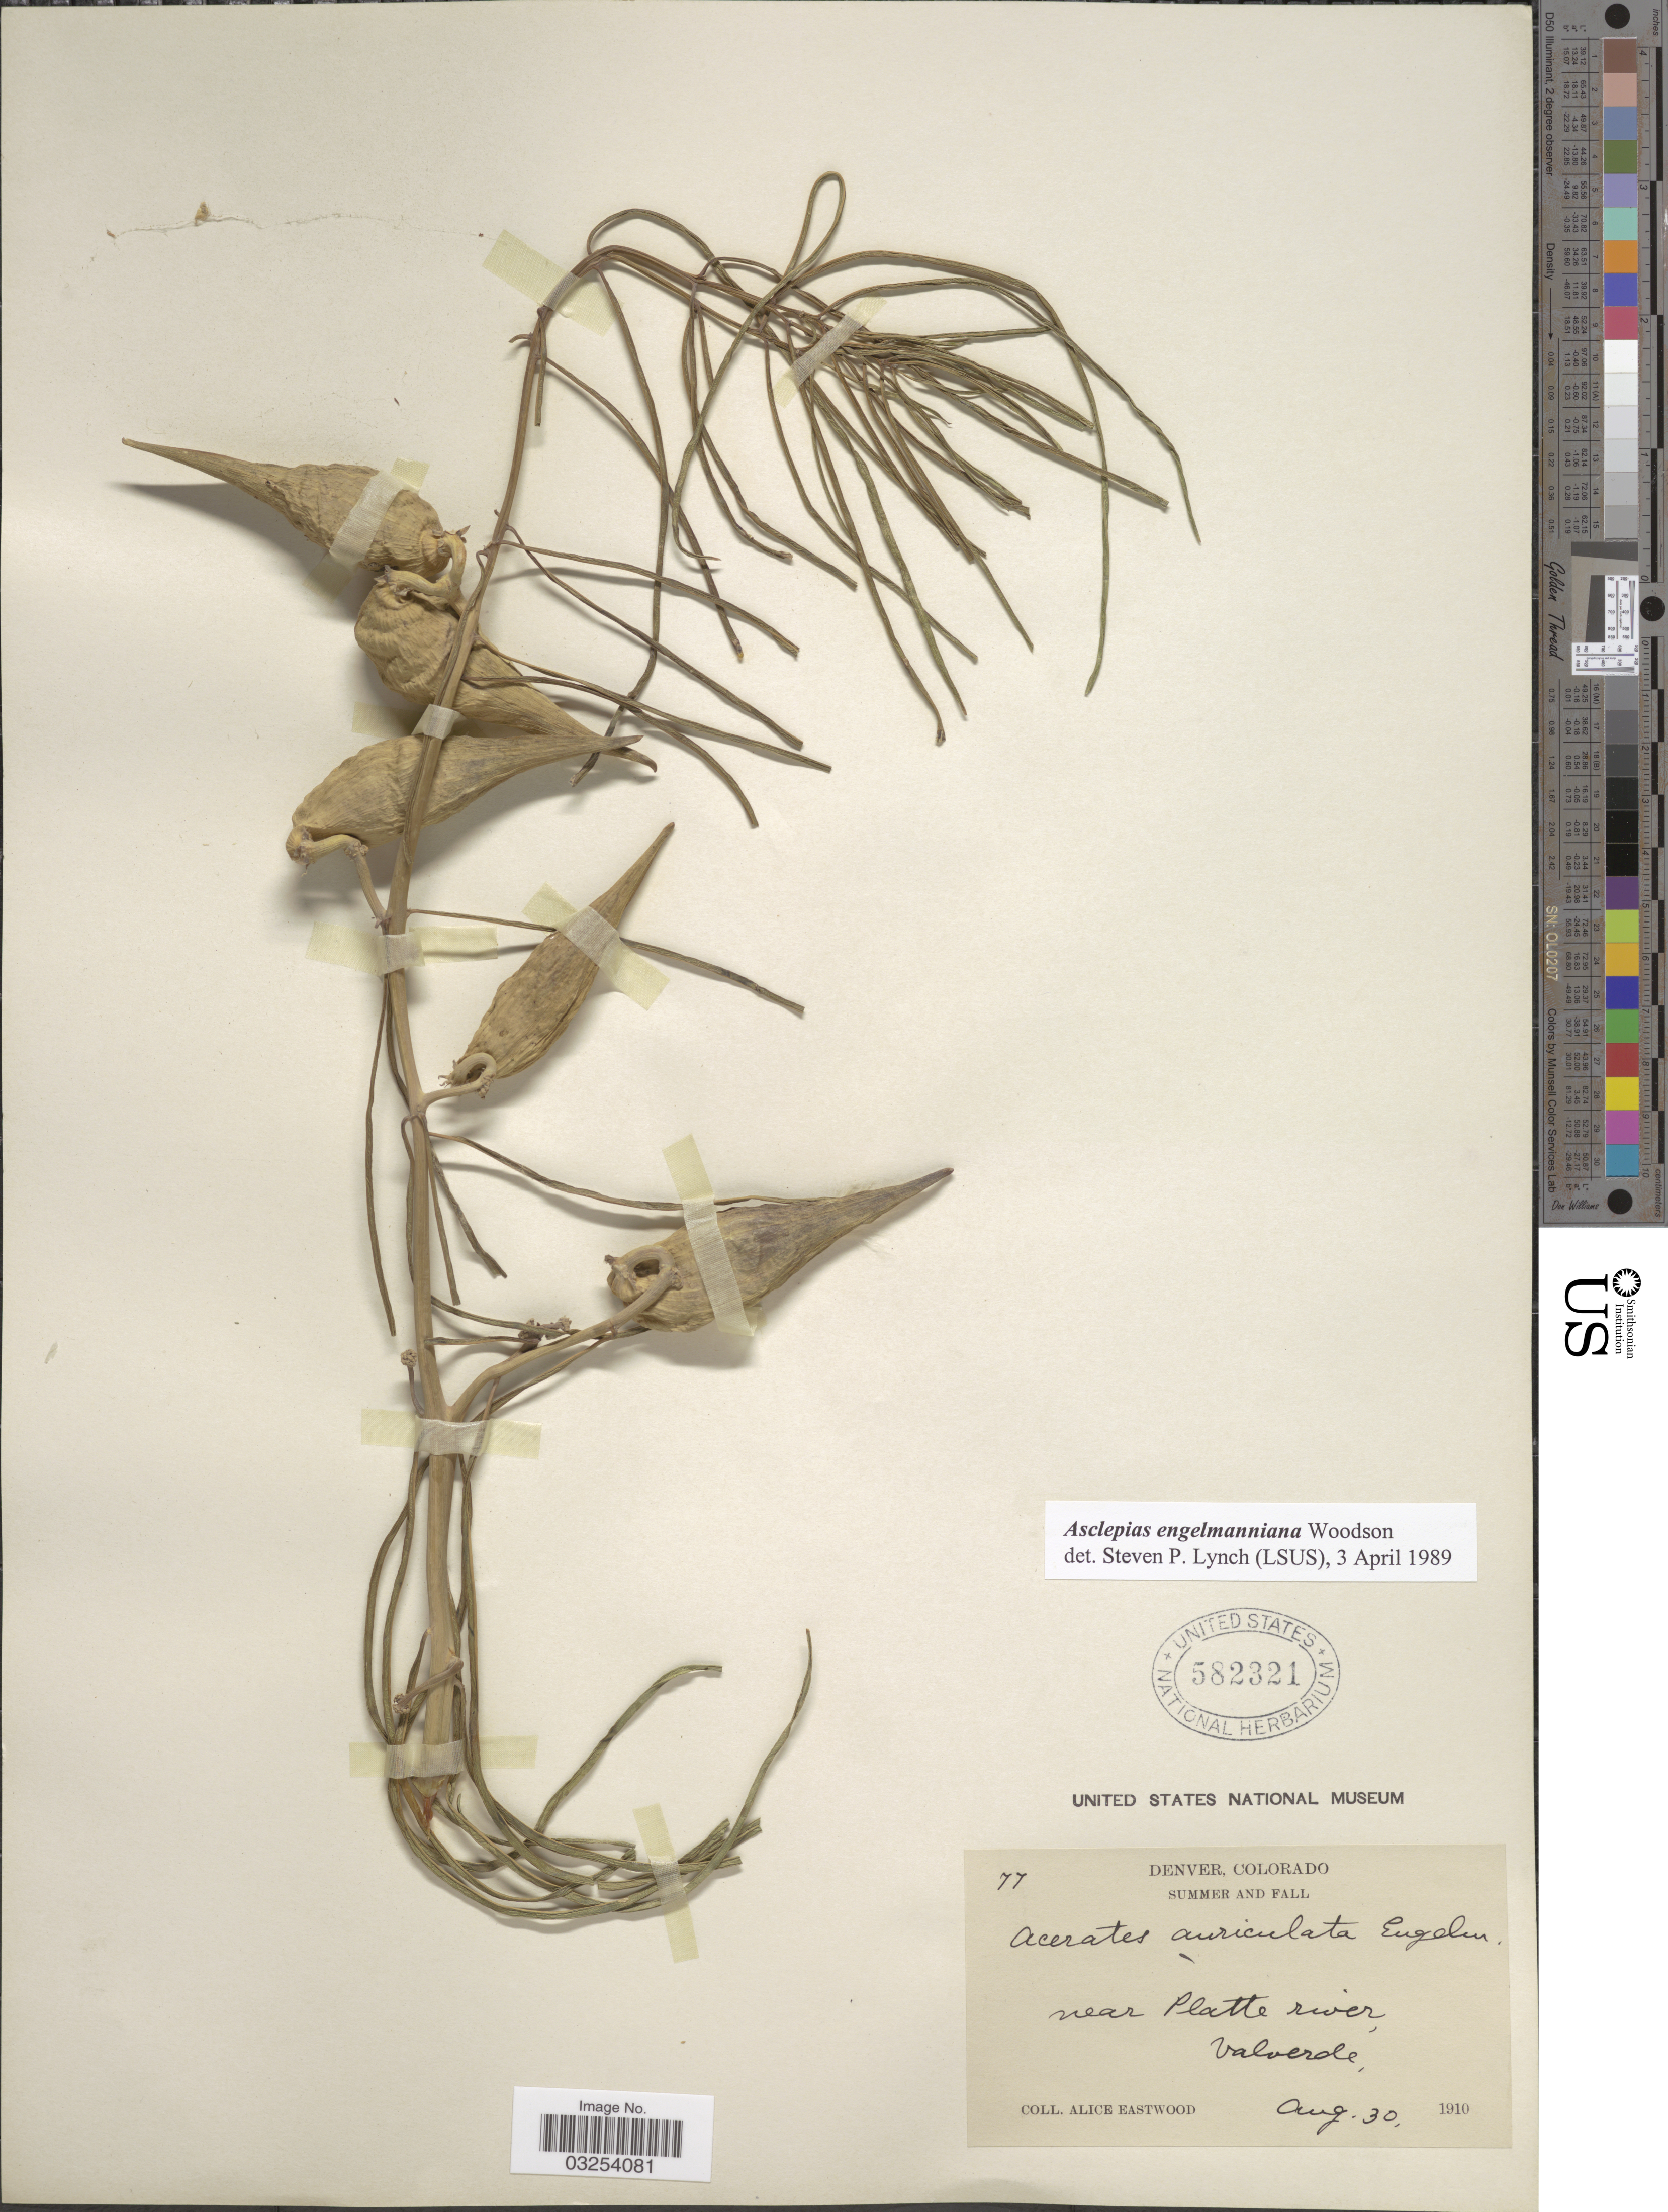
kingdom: Plantae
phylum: Tracheophyta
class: Magnoliopsida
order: Gentianales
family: Apocynaceae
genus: Asclepias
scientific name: Asclepias engelmanniana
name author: Woodson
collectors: A. Eastwood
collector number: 77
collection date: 1910-08-30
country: United States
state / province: Colorado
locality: Denver Summer and Fall. Near Platte river, Valverde.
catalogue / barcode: US 582321